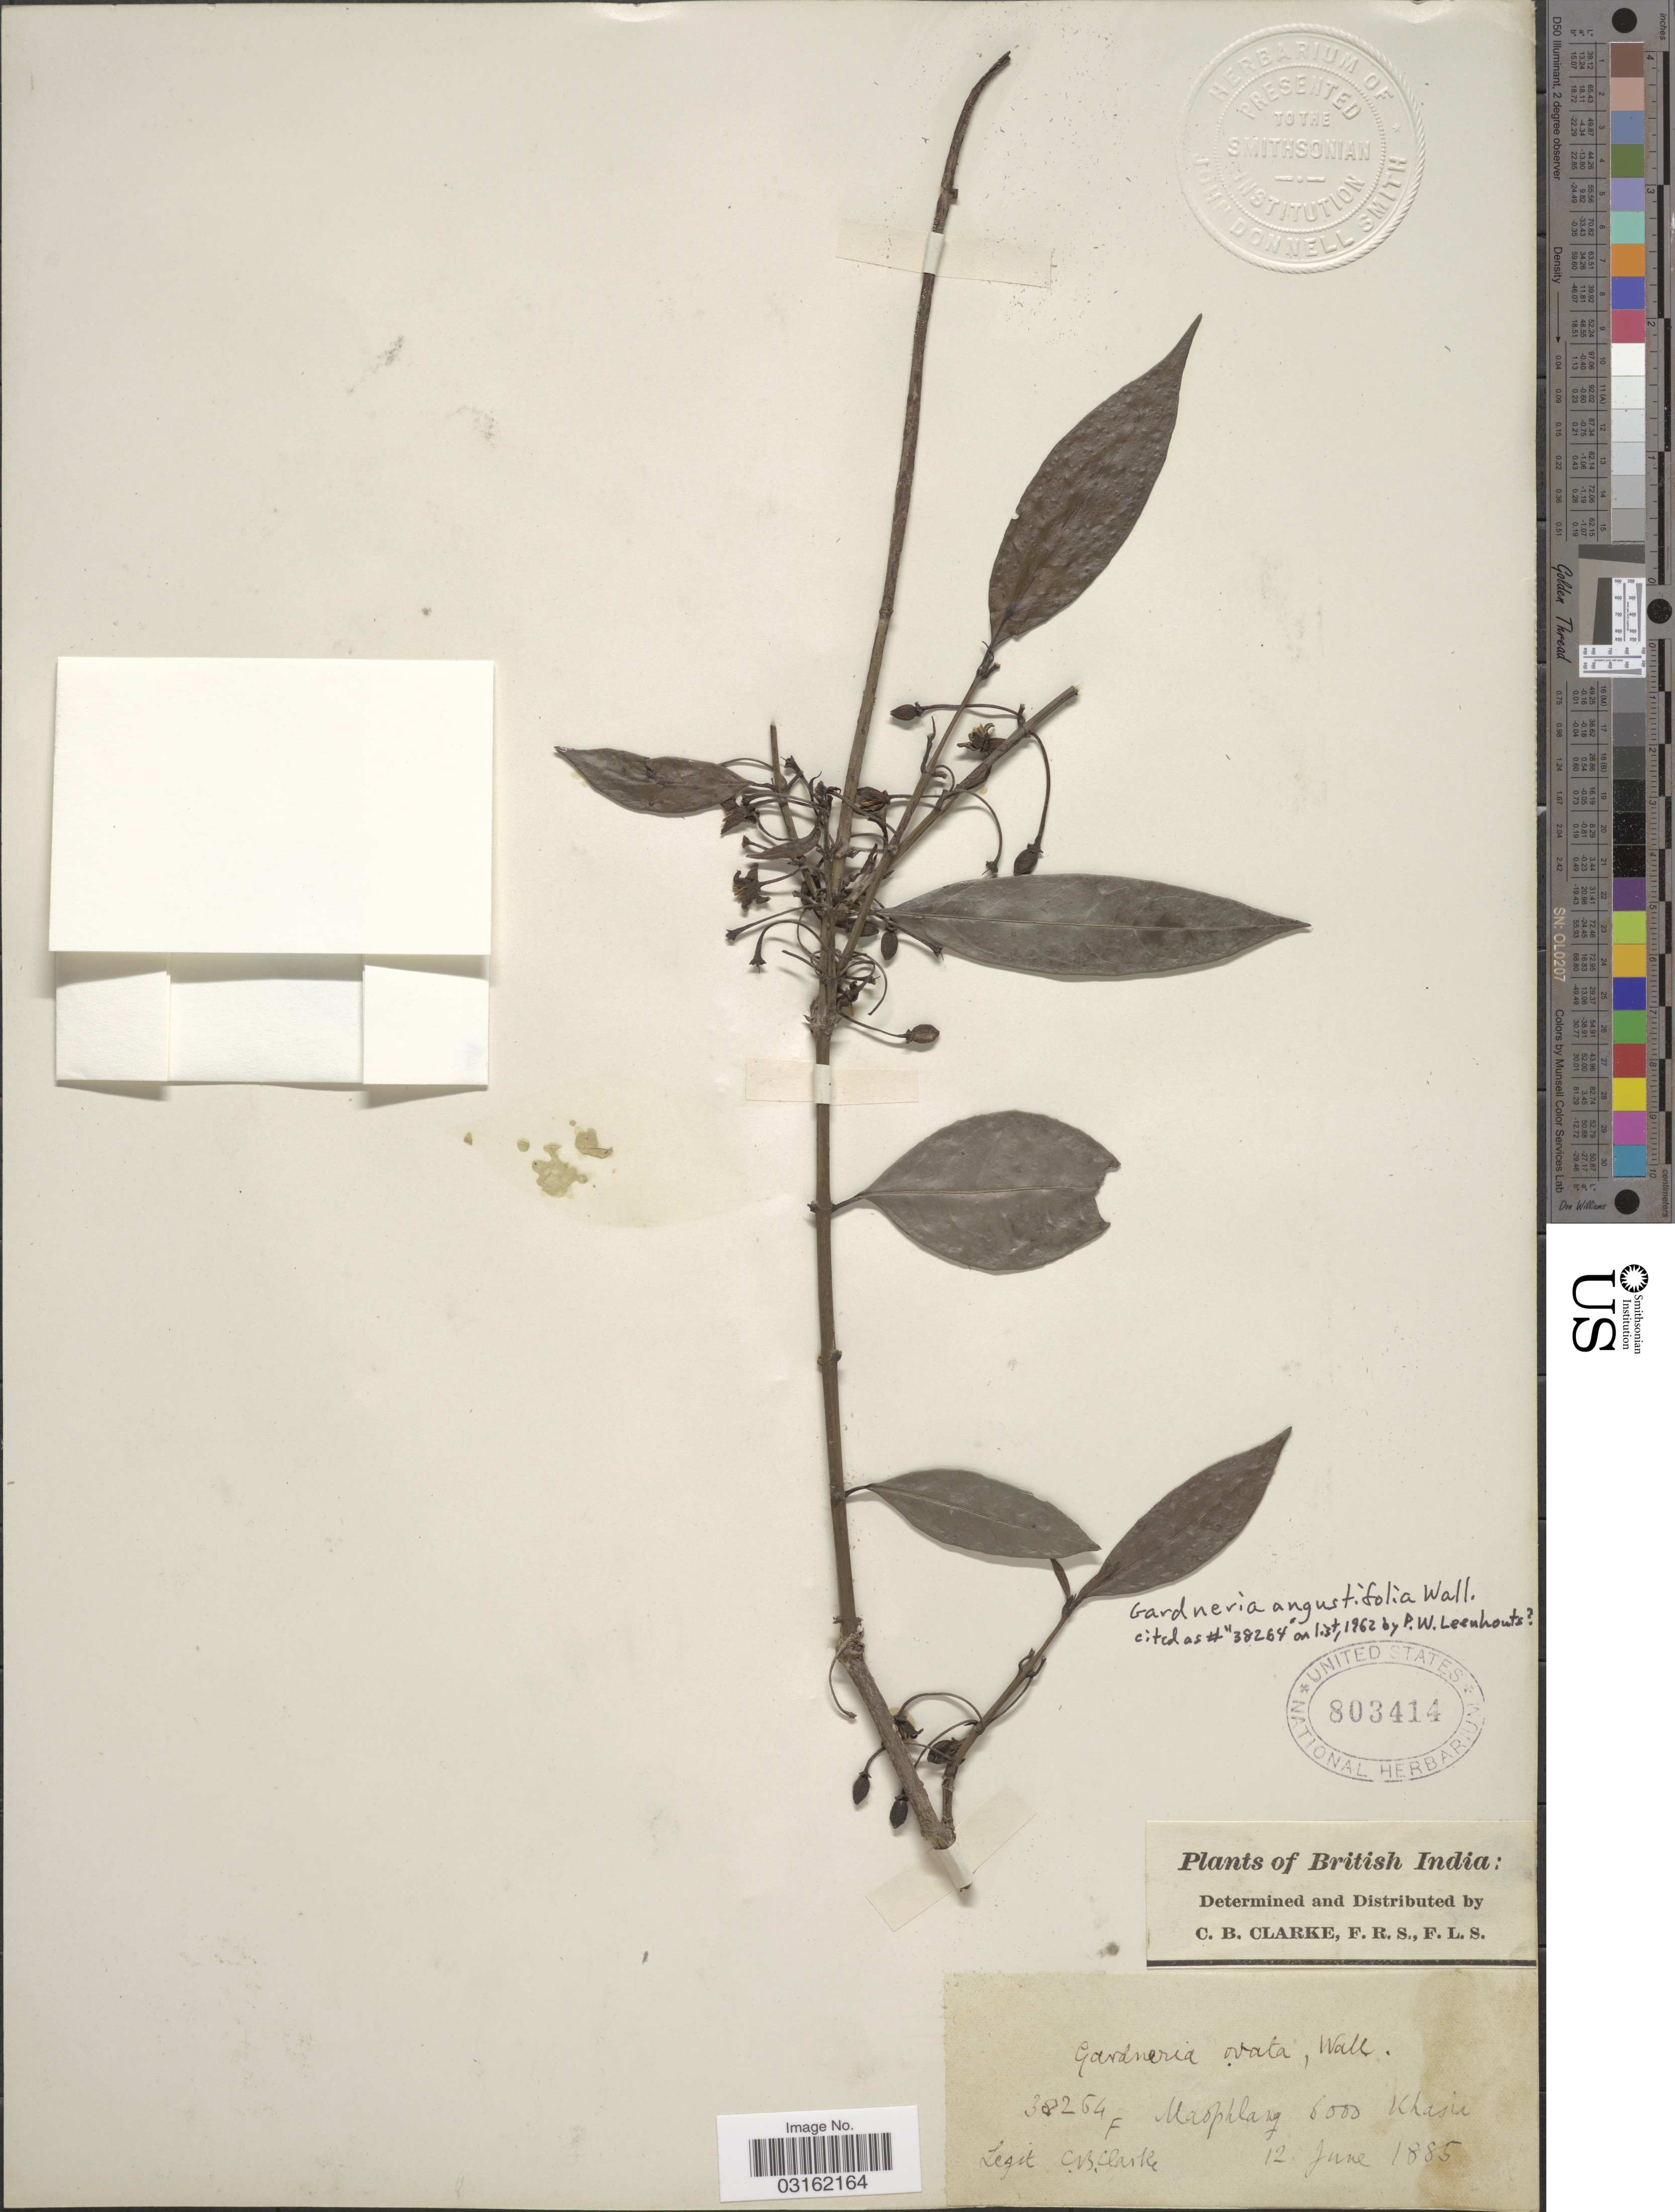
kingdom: Plantae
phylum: Tracheophyta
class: Magnoliopsida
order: Gentianales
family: Loganiaceae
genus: Gardneria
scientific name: Gardneria angustifolia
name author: Wall.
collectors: C. B. Clarke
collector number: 38264F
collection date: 1885-06-12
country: India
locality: British India, Maophlang, Khasia.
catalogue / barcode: US 803414